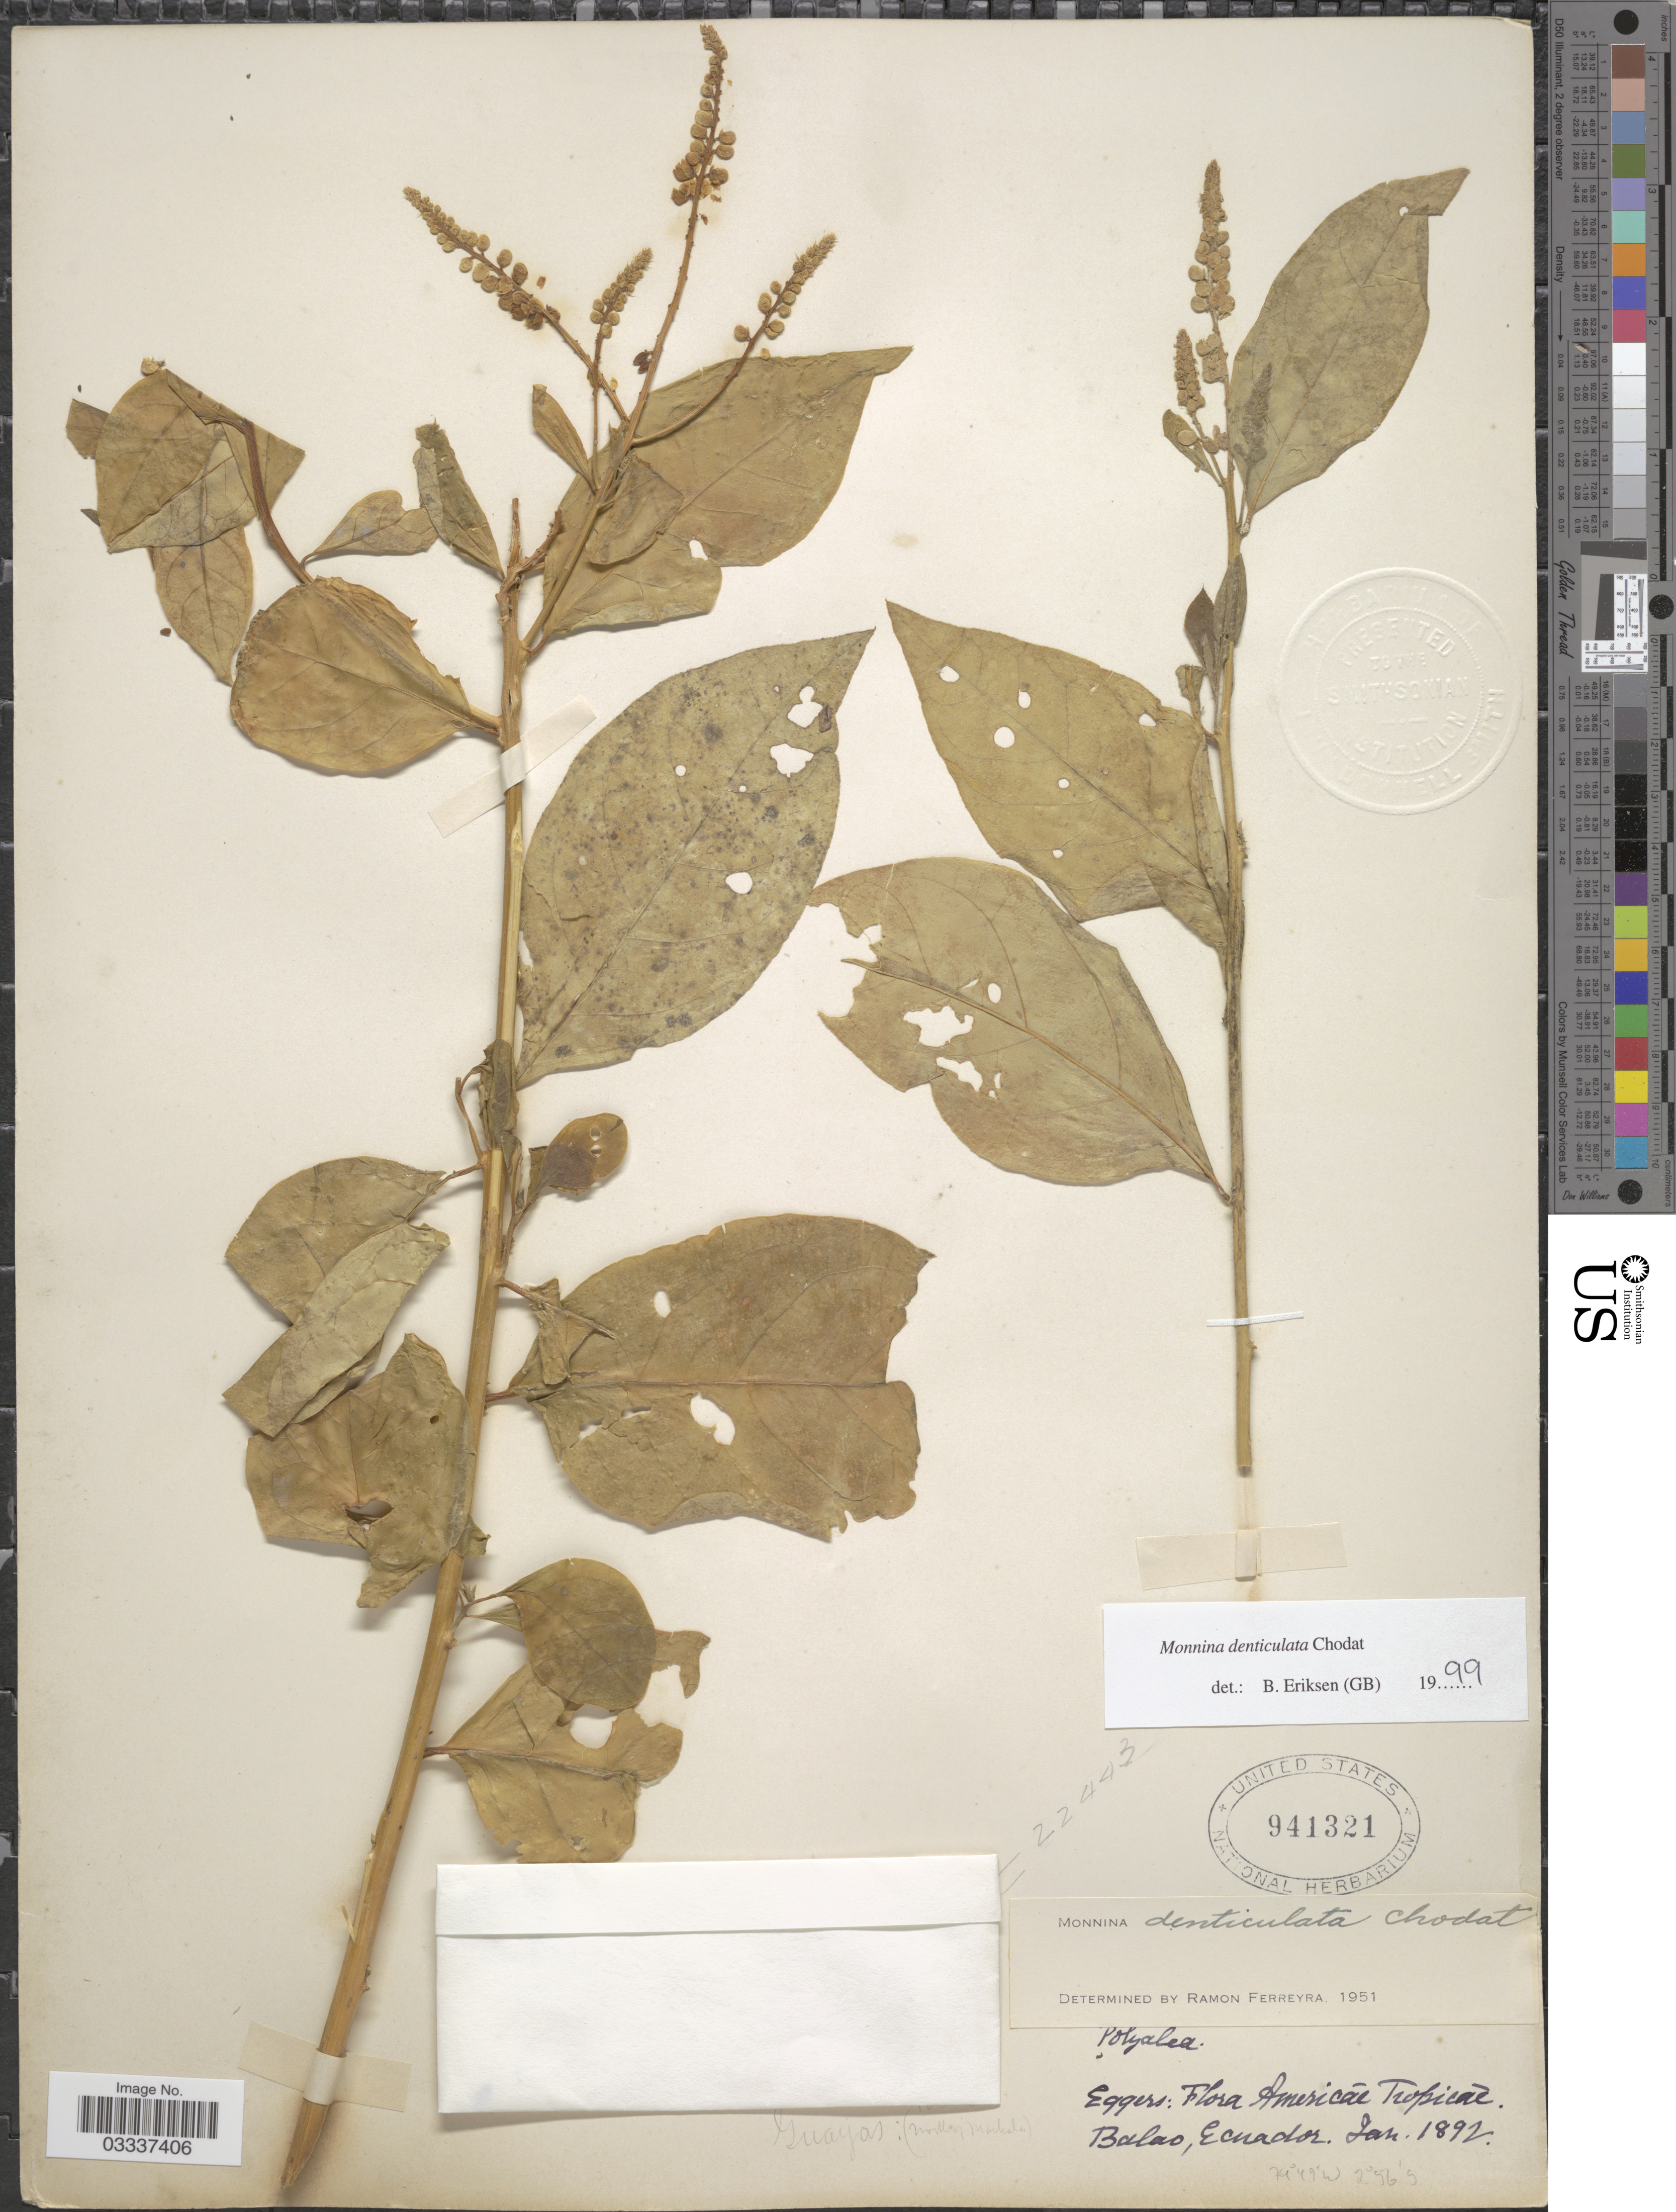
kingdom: Plantae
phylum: Tracheophyta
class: Magnoliopsida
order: Fabales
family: Polygalaceae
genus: Monnina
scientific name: Monnina denticulata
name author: Ruiz & Pav. ex Chodat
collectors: -. Eggers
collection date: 1892-01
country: Ecuador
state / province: Guayas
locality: Americáe Tropicaè, Balao.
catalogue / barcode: US 941321